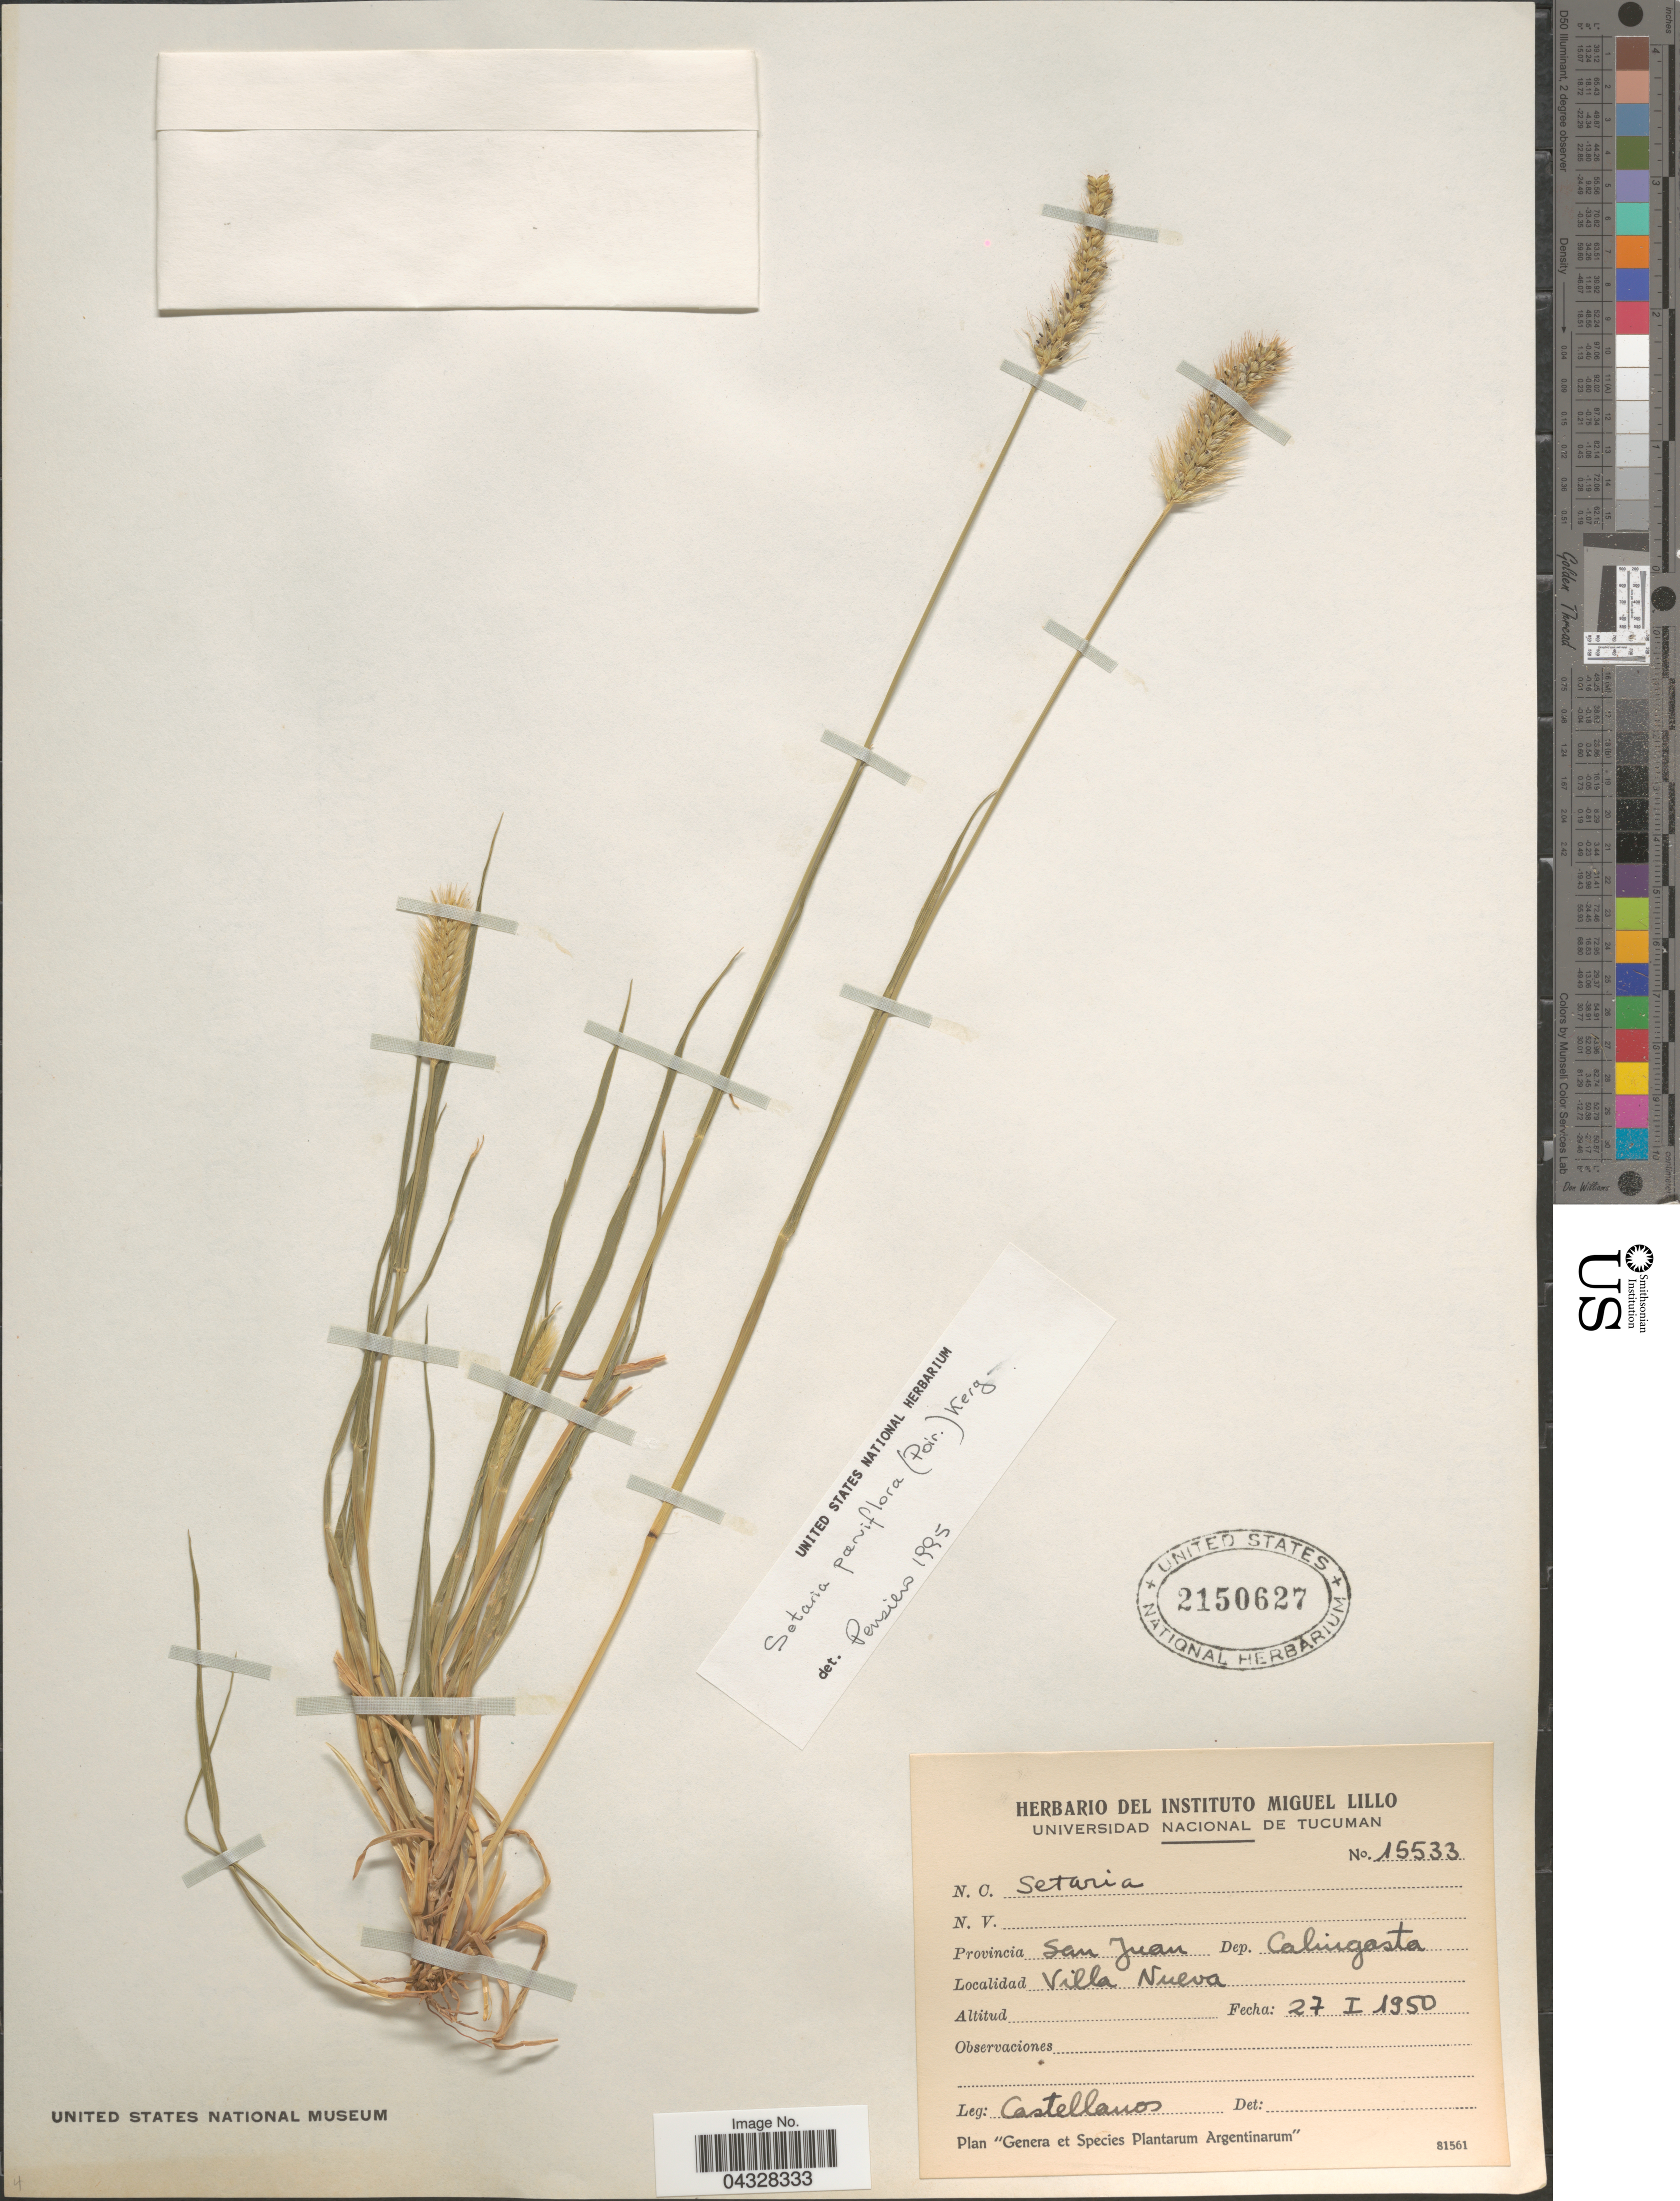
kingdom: Plantae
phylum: Tracheophyta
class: Liliopsida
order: Poales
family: Poaceae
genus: Setaria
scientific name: Setaria parviflora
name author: (Poir.) Kerguélen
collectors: -- Castellanos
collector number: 15533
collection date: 1950-01-27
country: Argentina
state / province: San Juan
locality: Dep. Calingasta. Villa Nueva.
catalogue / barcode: US 2150627